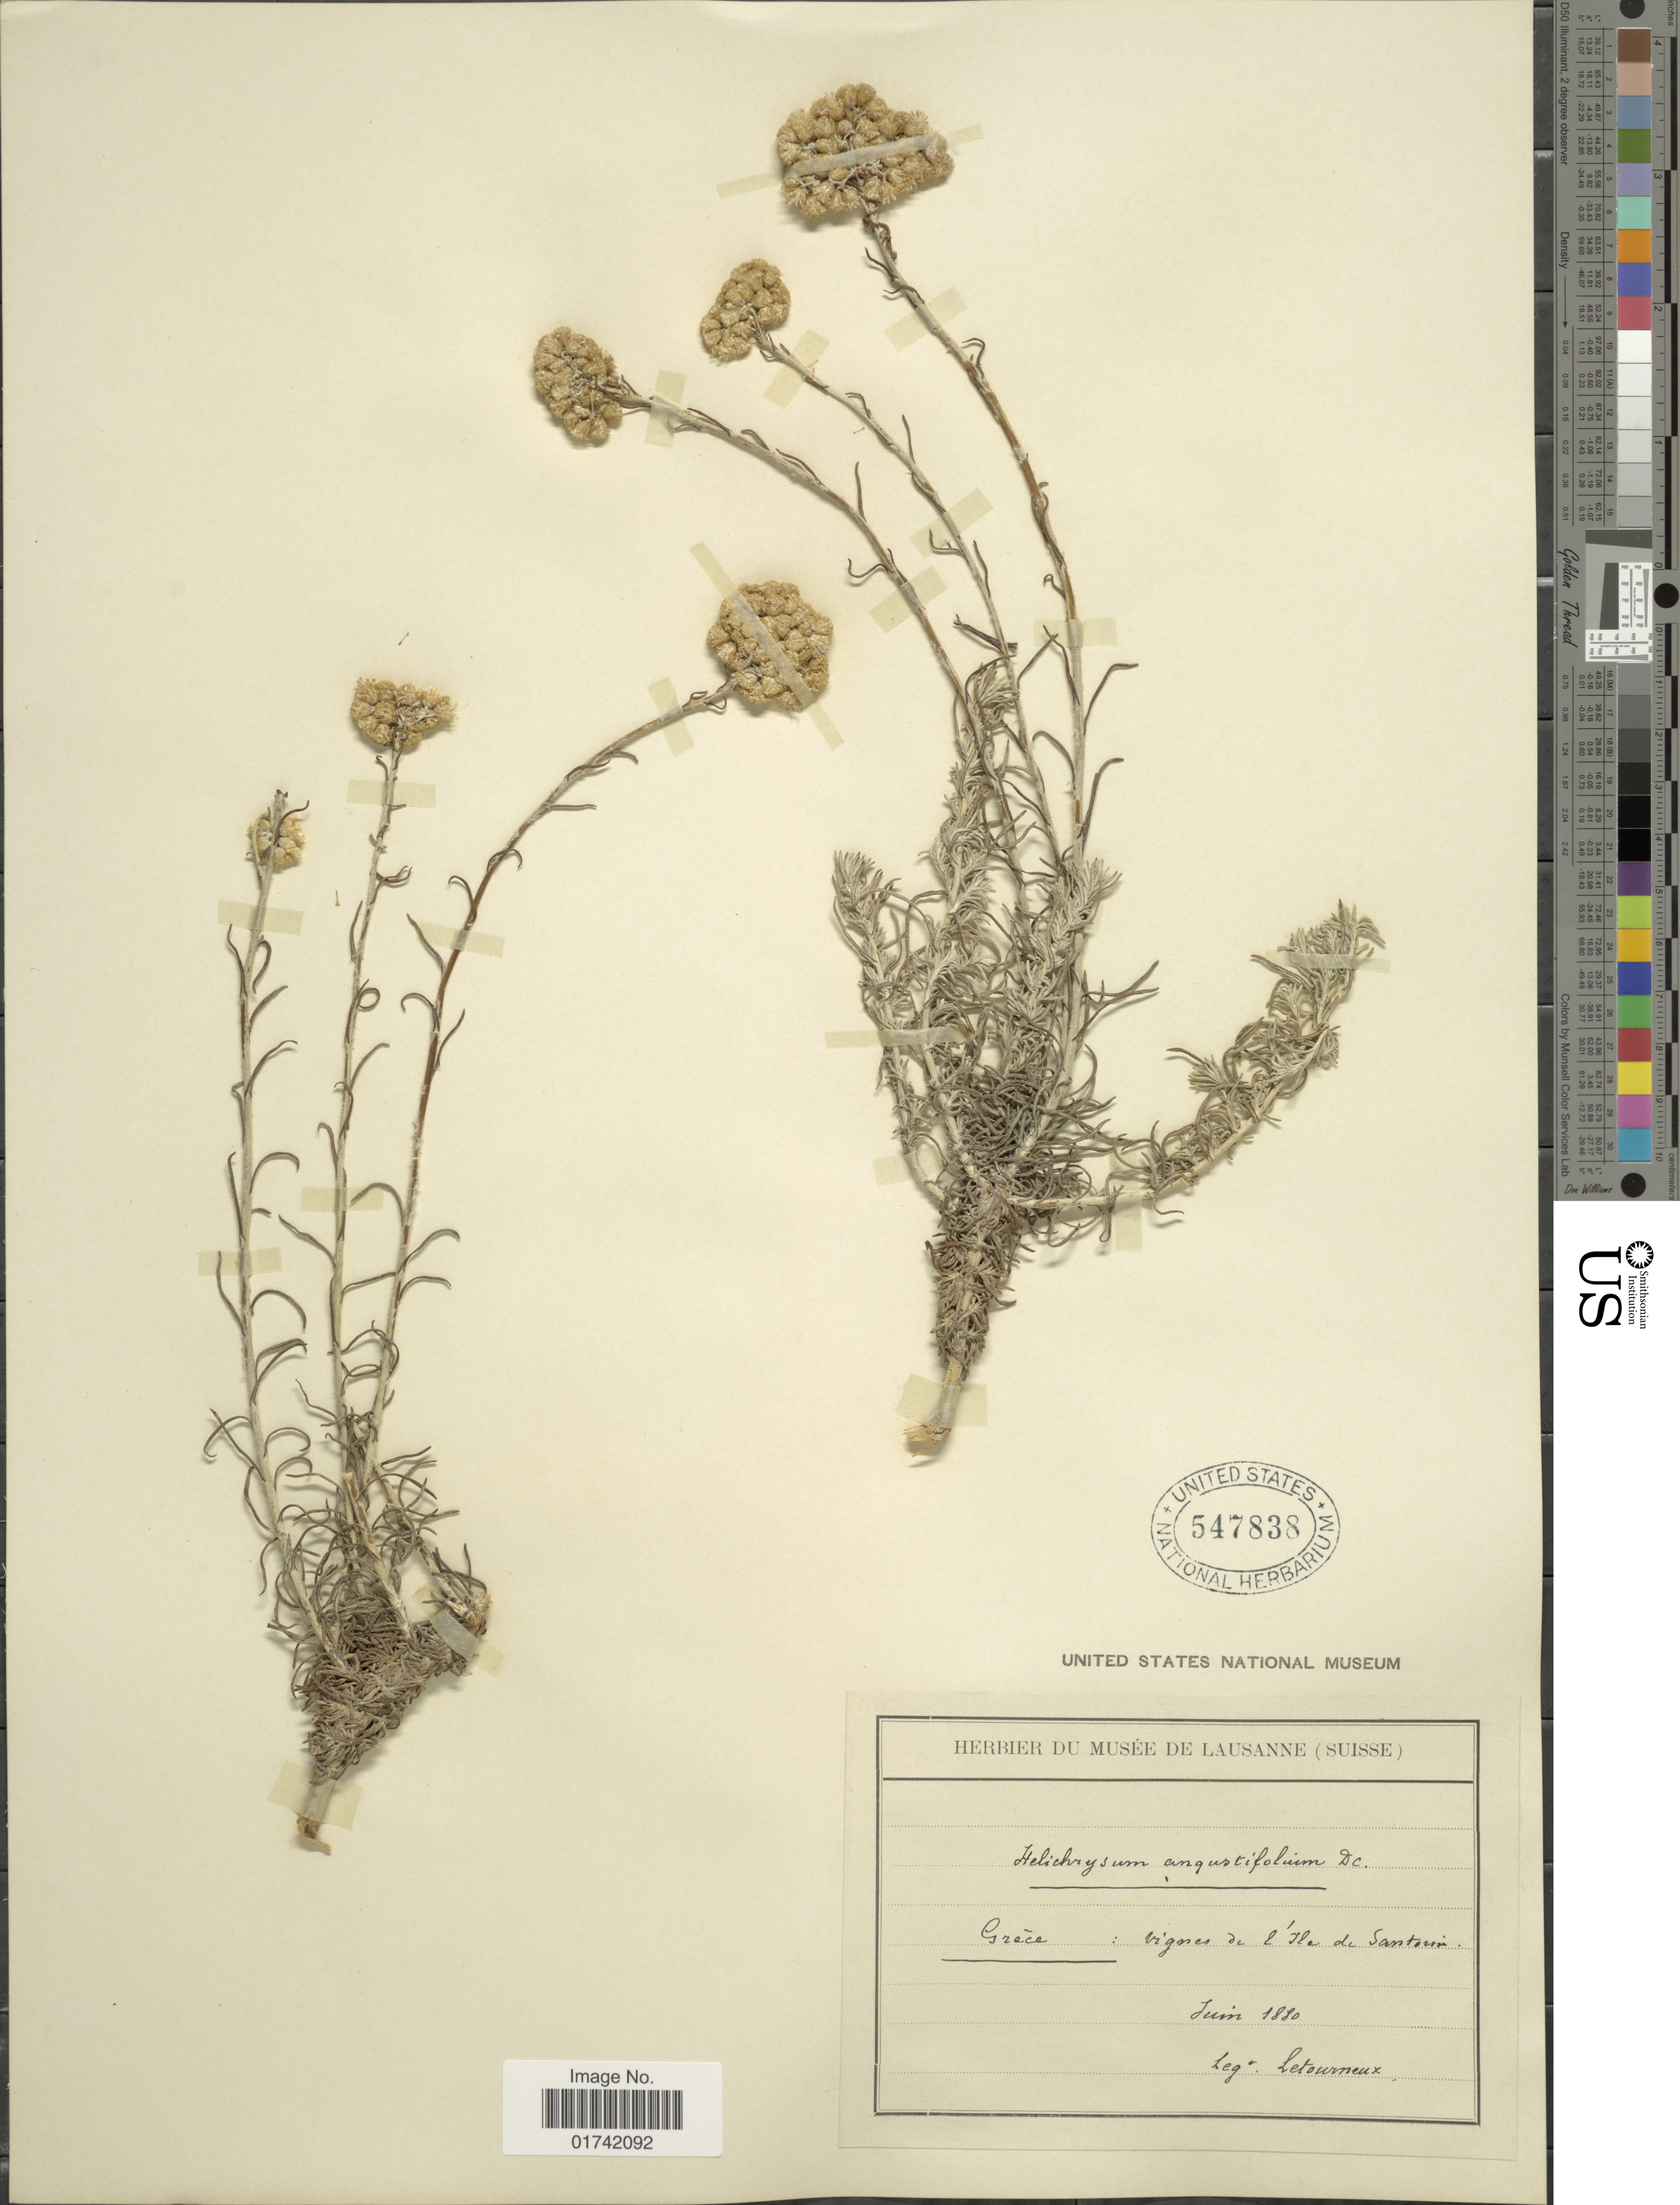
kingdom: Plantae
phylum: Tracheophyta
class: Magnoliopsida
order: Asterales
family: Asteraceae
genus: Helichrysum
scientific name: Helichrysum angustifolium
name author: (Lam.) DC.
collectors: Letourmeux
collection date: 1880-06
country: Greece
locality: Grece: Vignes de l'lle de Santorini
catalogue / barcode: US 547838